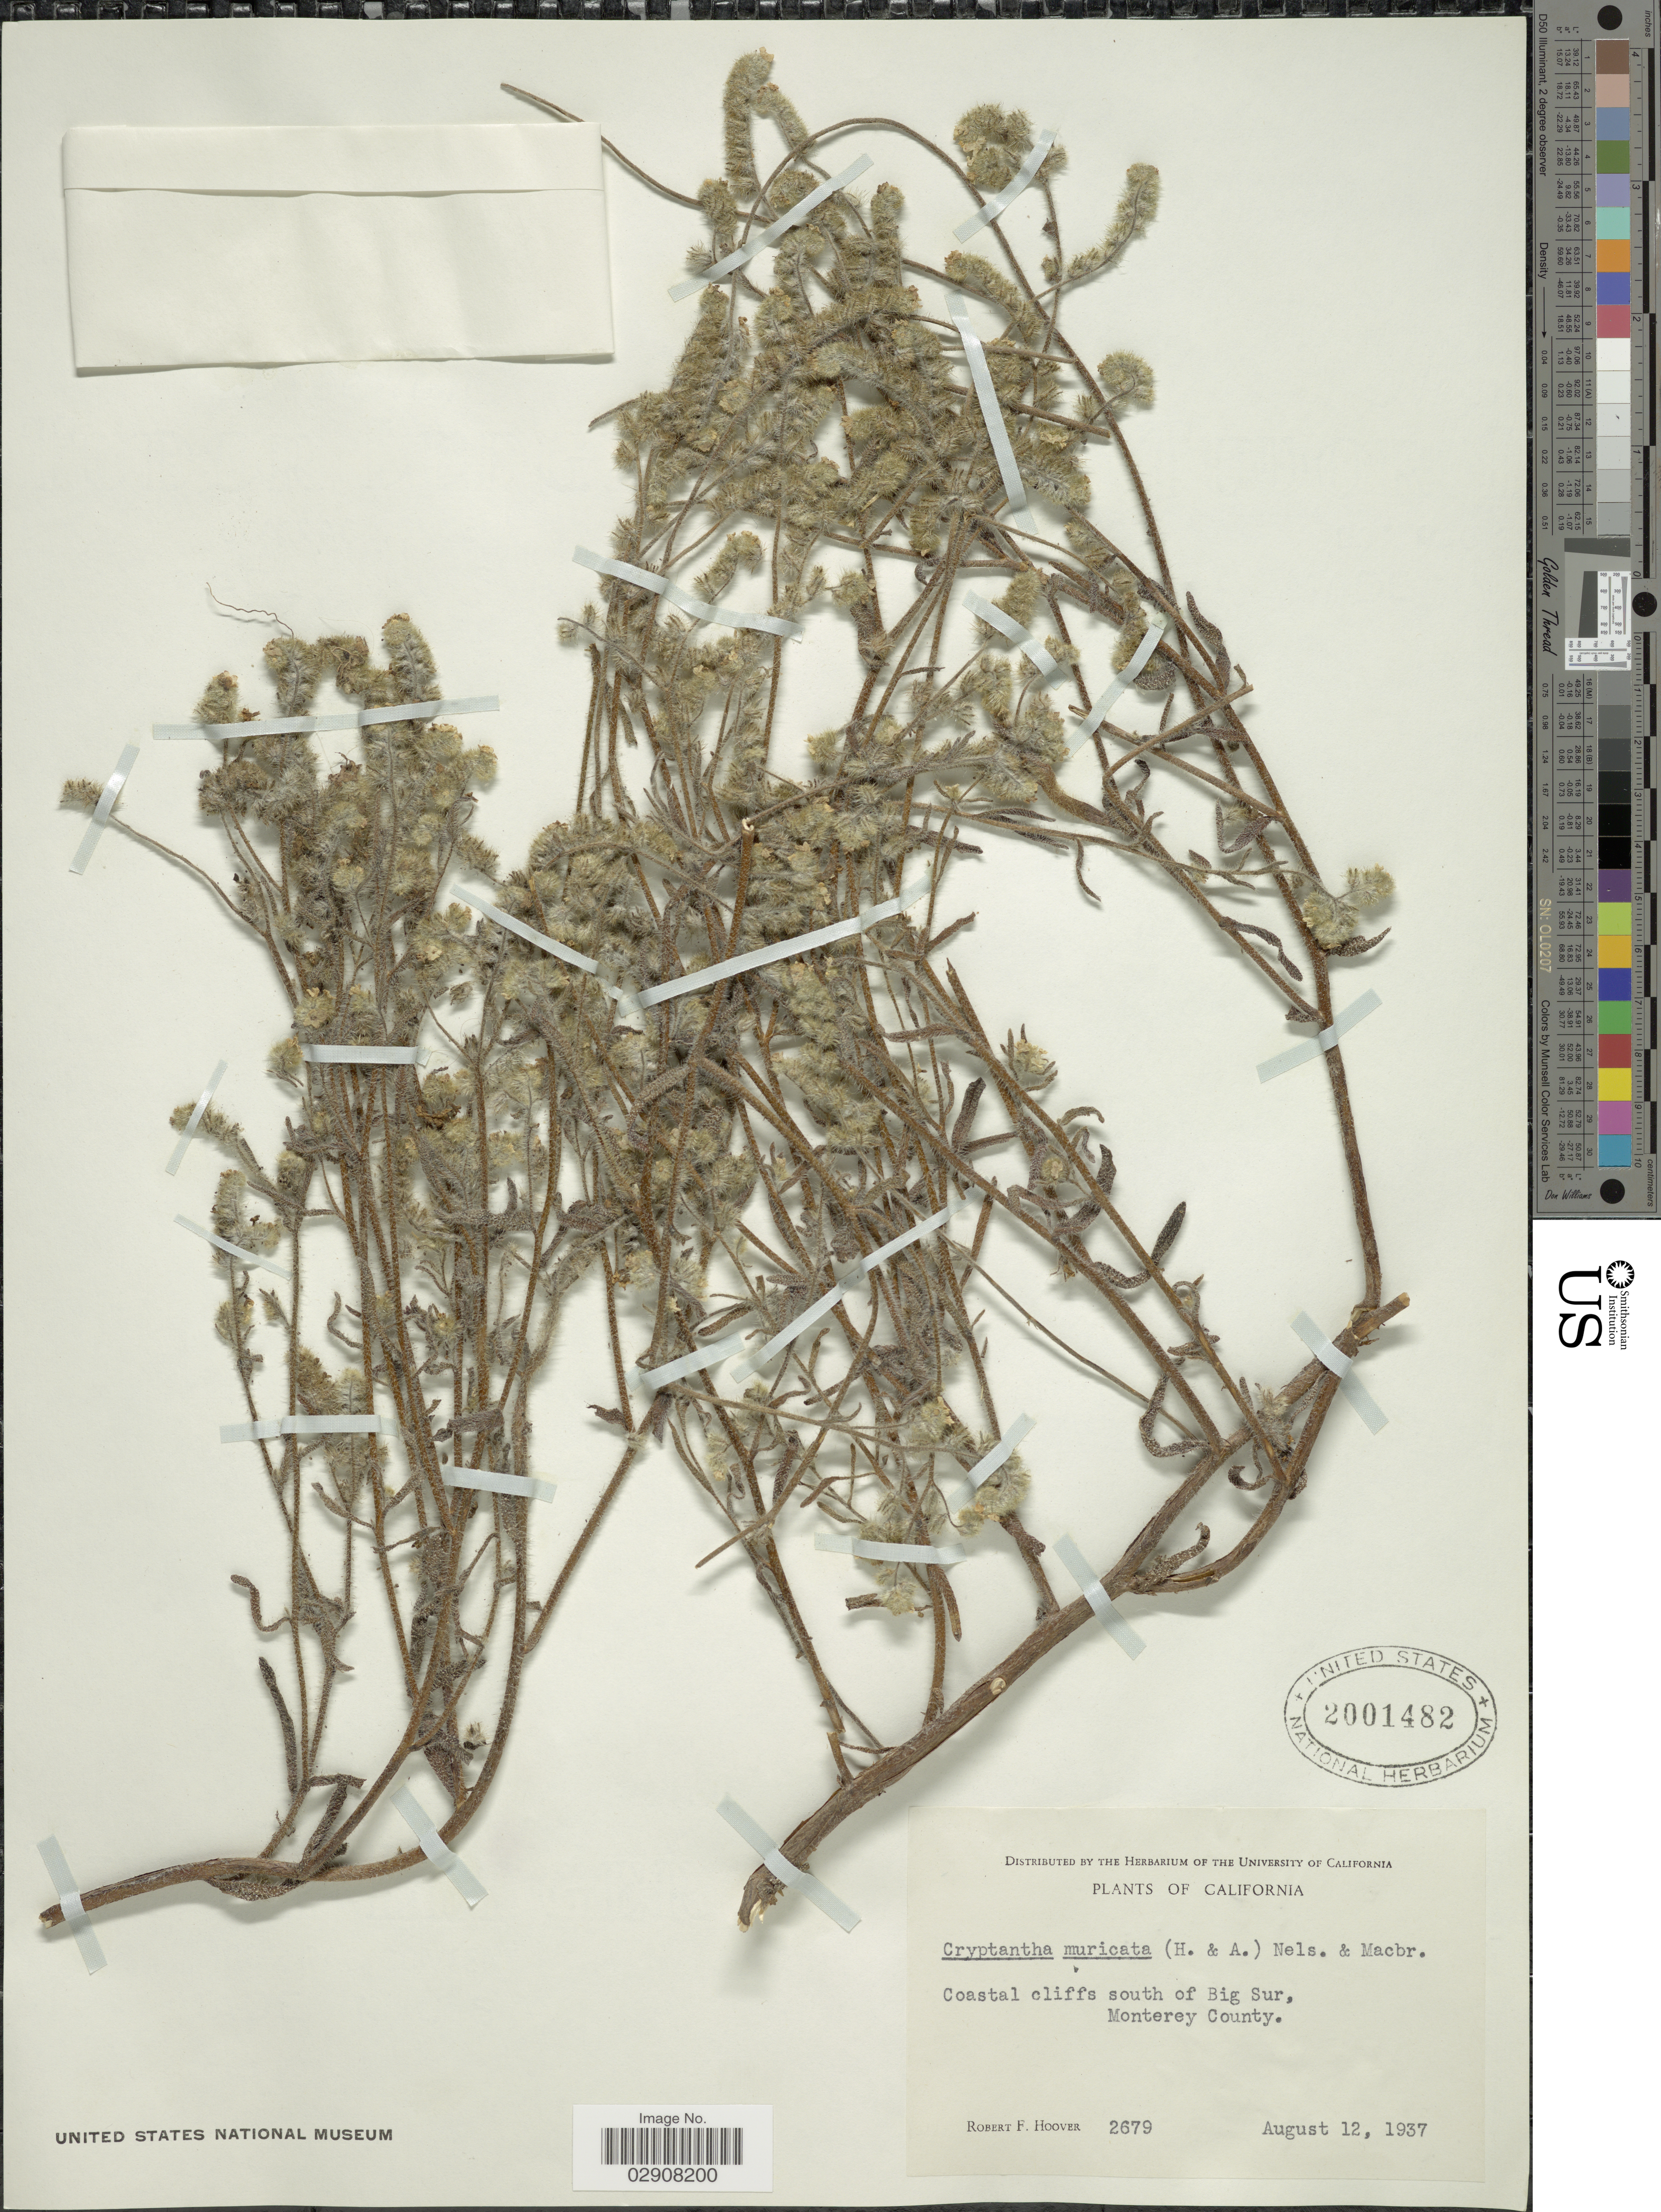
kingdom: Plantae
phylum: Tracheophyta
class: Magnoliopsida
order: Boraginales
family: Boraginaceae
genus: Cryptantha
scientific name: Cryptantha muricata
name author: (Hook. & Arn.) A. Nelson & J.F. Macbr.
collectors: R. F. Hoover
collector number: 2679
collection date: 1937-08-12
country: United States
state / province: California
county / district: Monterey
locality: Coastal cliffs south of Big Sur, Monterey County.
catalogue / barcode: US 2001482